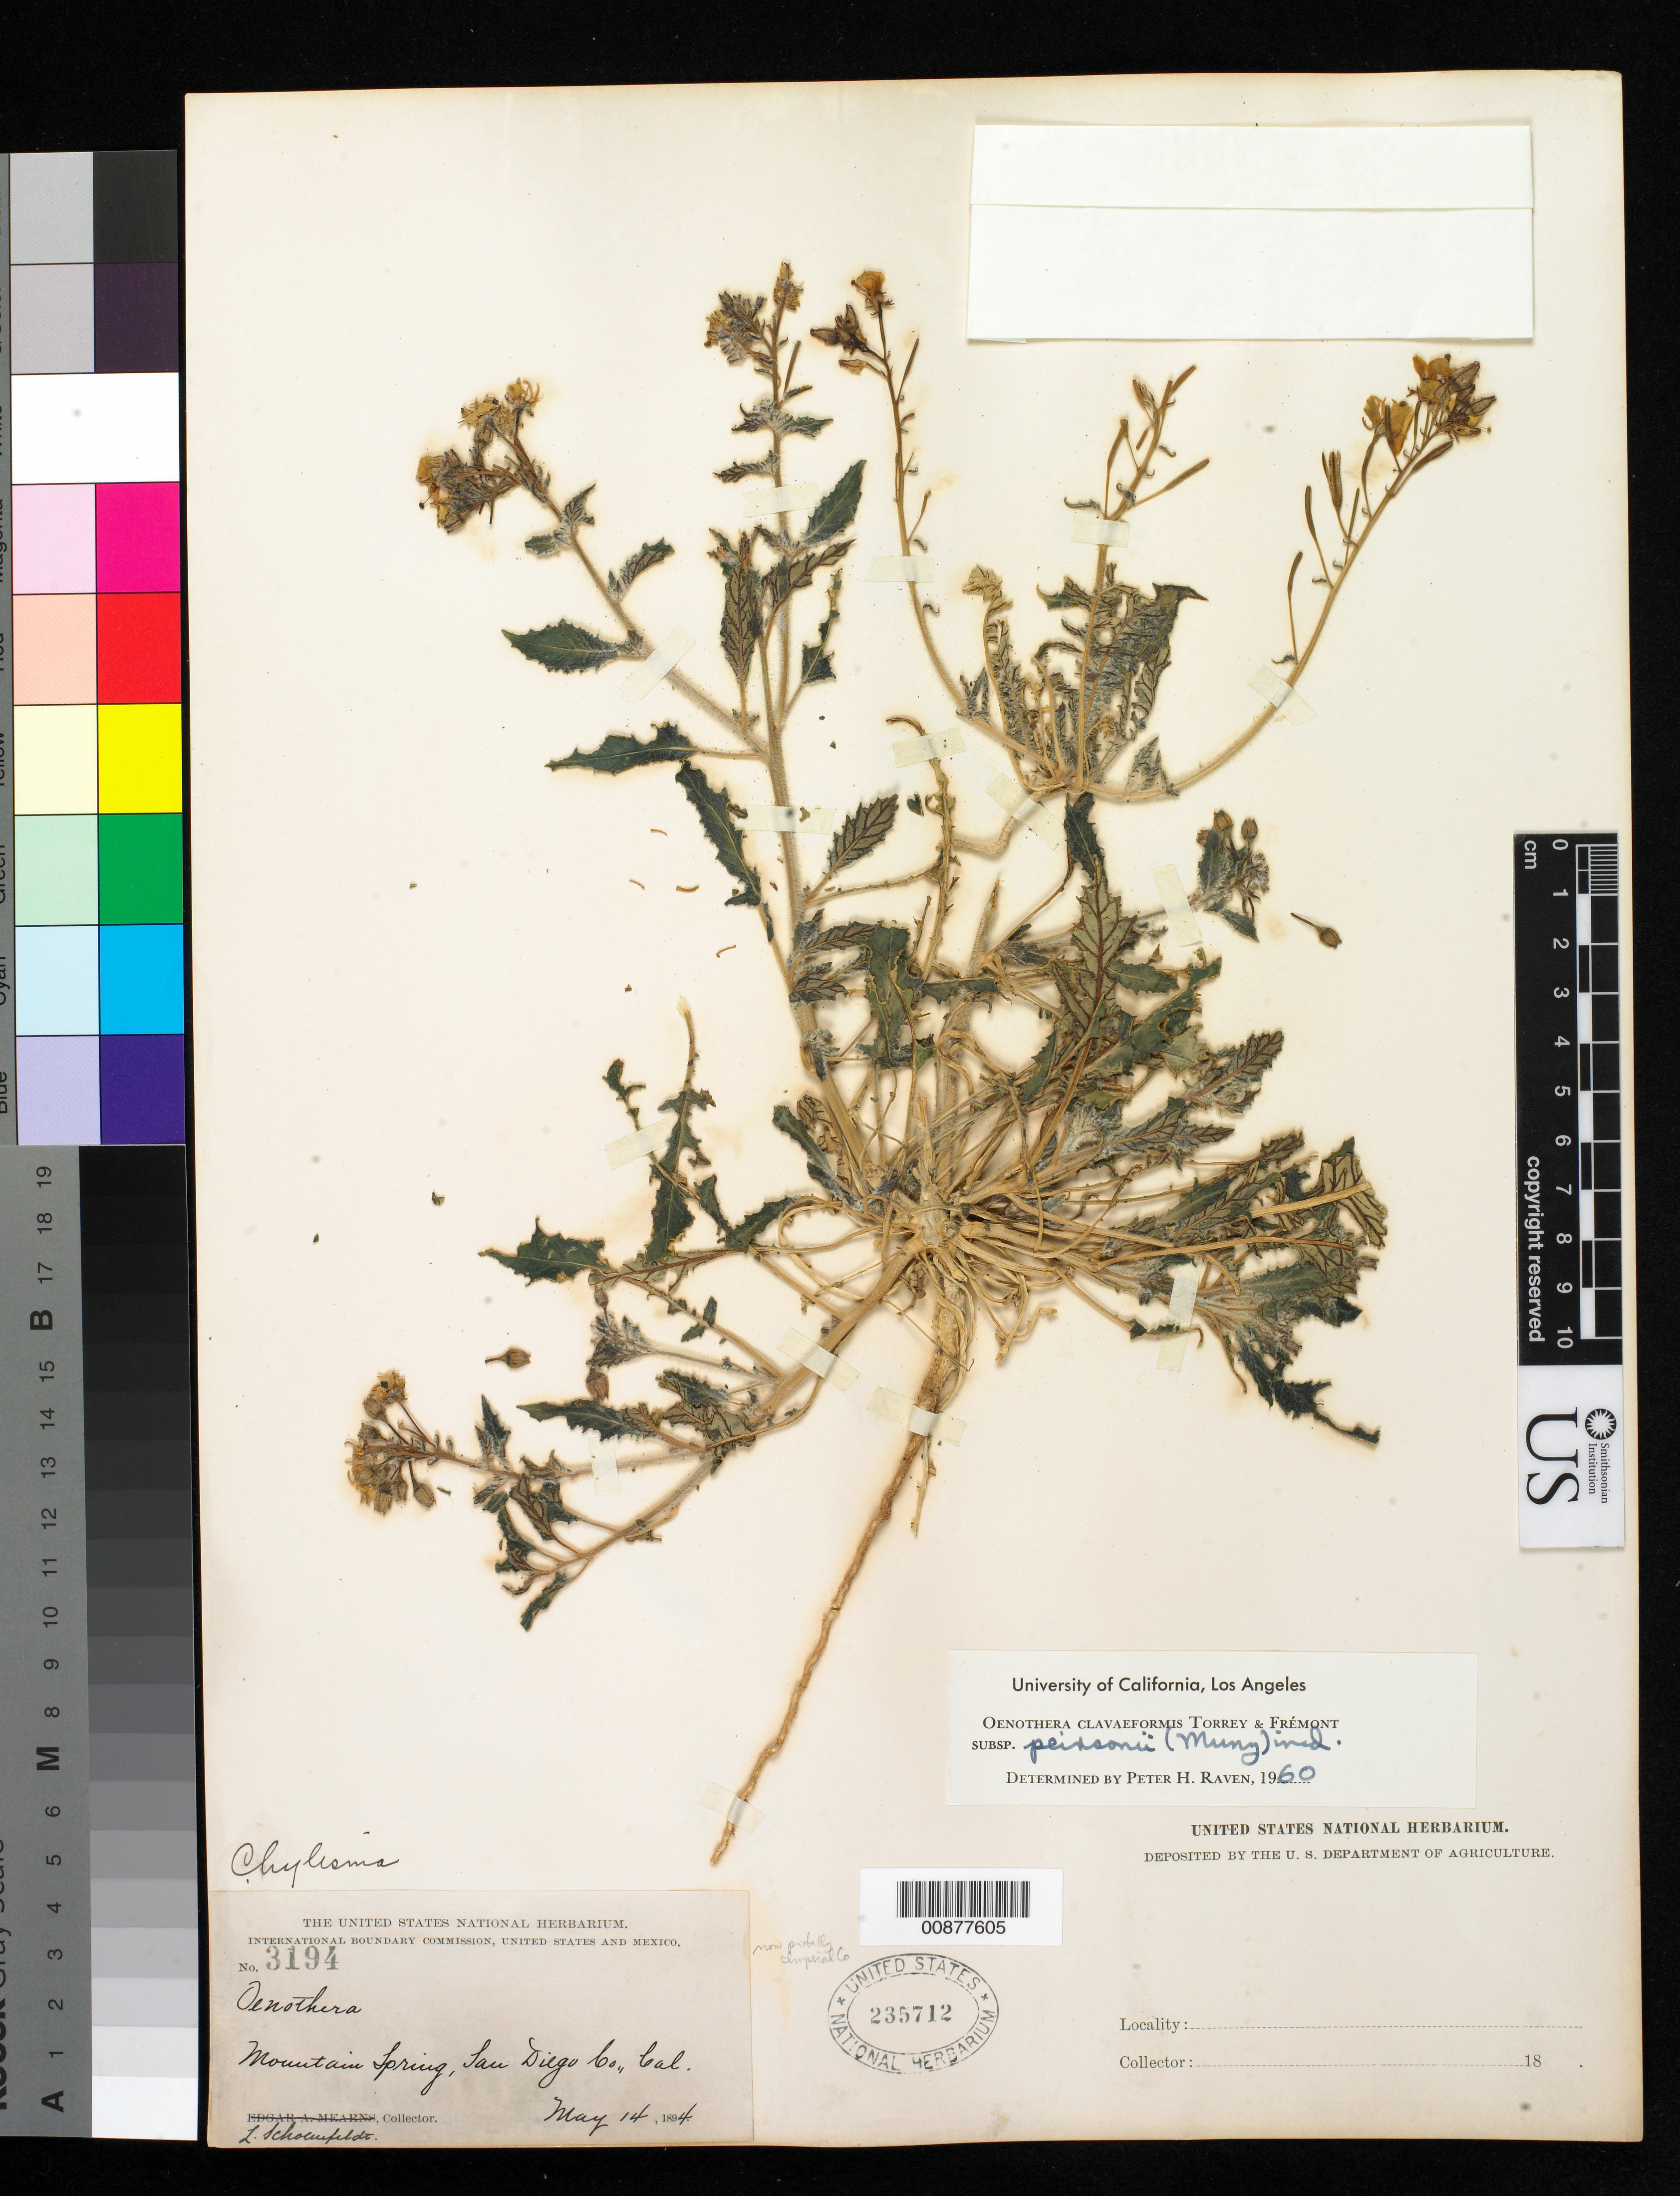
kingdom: Plantae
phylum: Tracheophyta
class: Magnoliopsida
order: Myrtales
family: Onagraceae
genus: Chylismia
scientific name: Chylismia claviformis subsp. peirsonii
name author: (Munz) W.L. Wagner & Hoch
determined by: Wagner, W. L., (BOT), Smithsonian Institution - National Museum of Natural History (UNITED STATES)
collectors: L. Schoenfeldt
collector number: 3194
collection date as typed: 14 May 1894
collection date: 1894-05-14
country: United States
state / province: California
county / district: San Diego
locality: Mountain Spring, San Diego County, California.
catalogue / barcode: US 235712